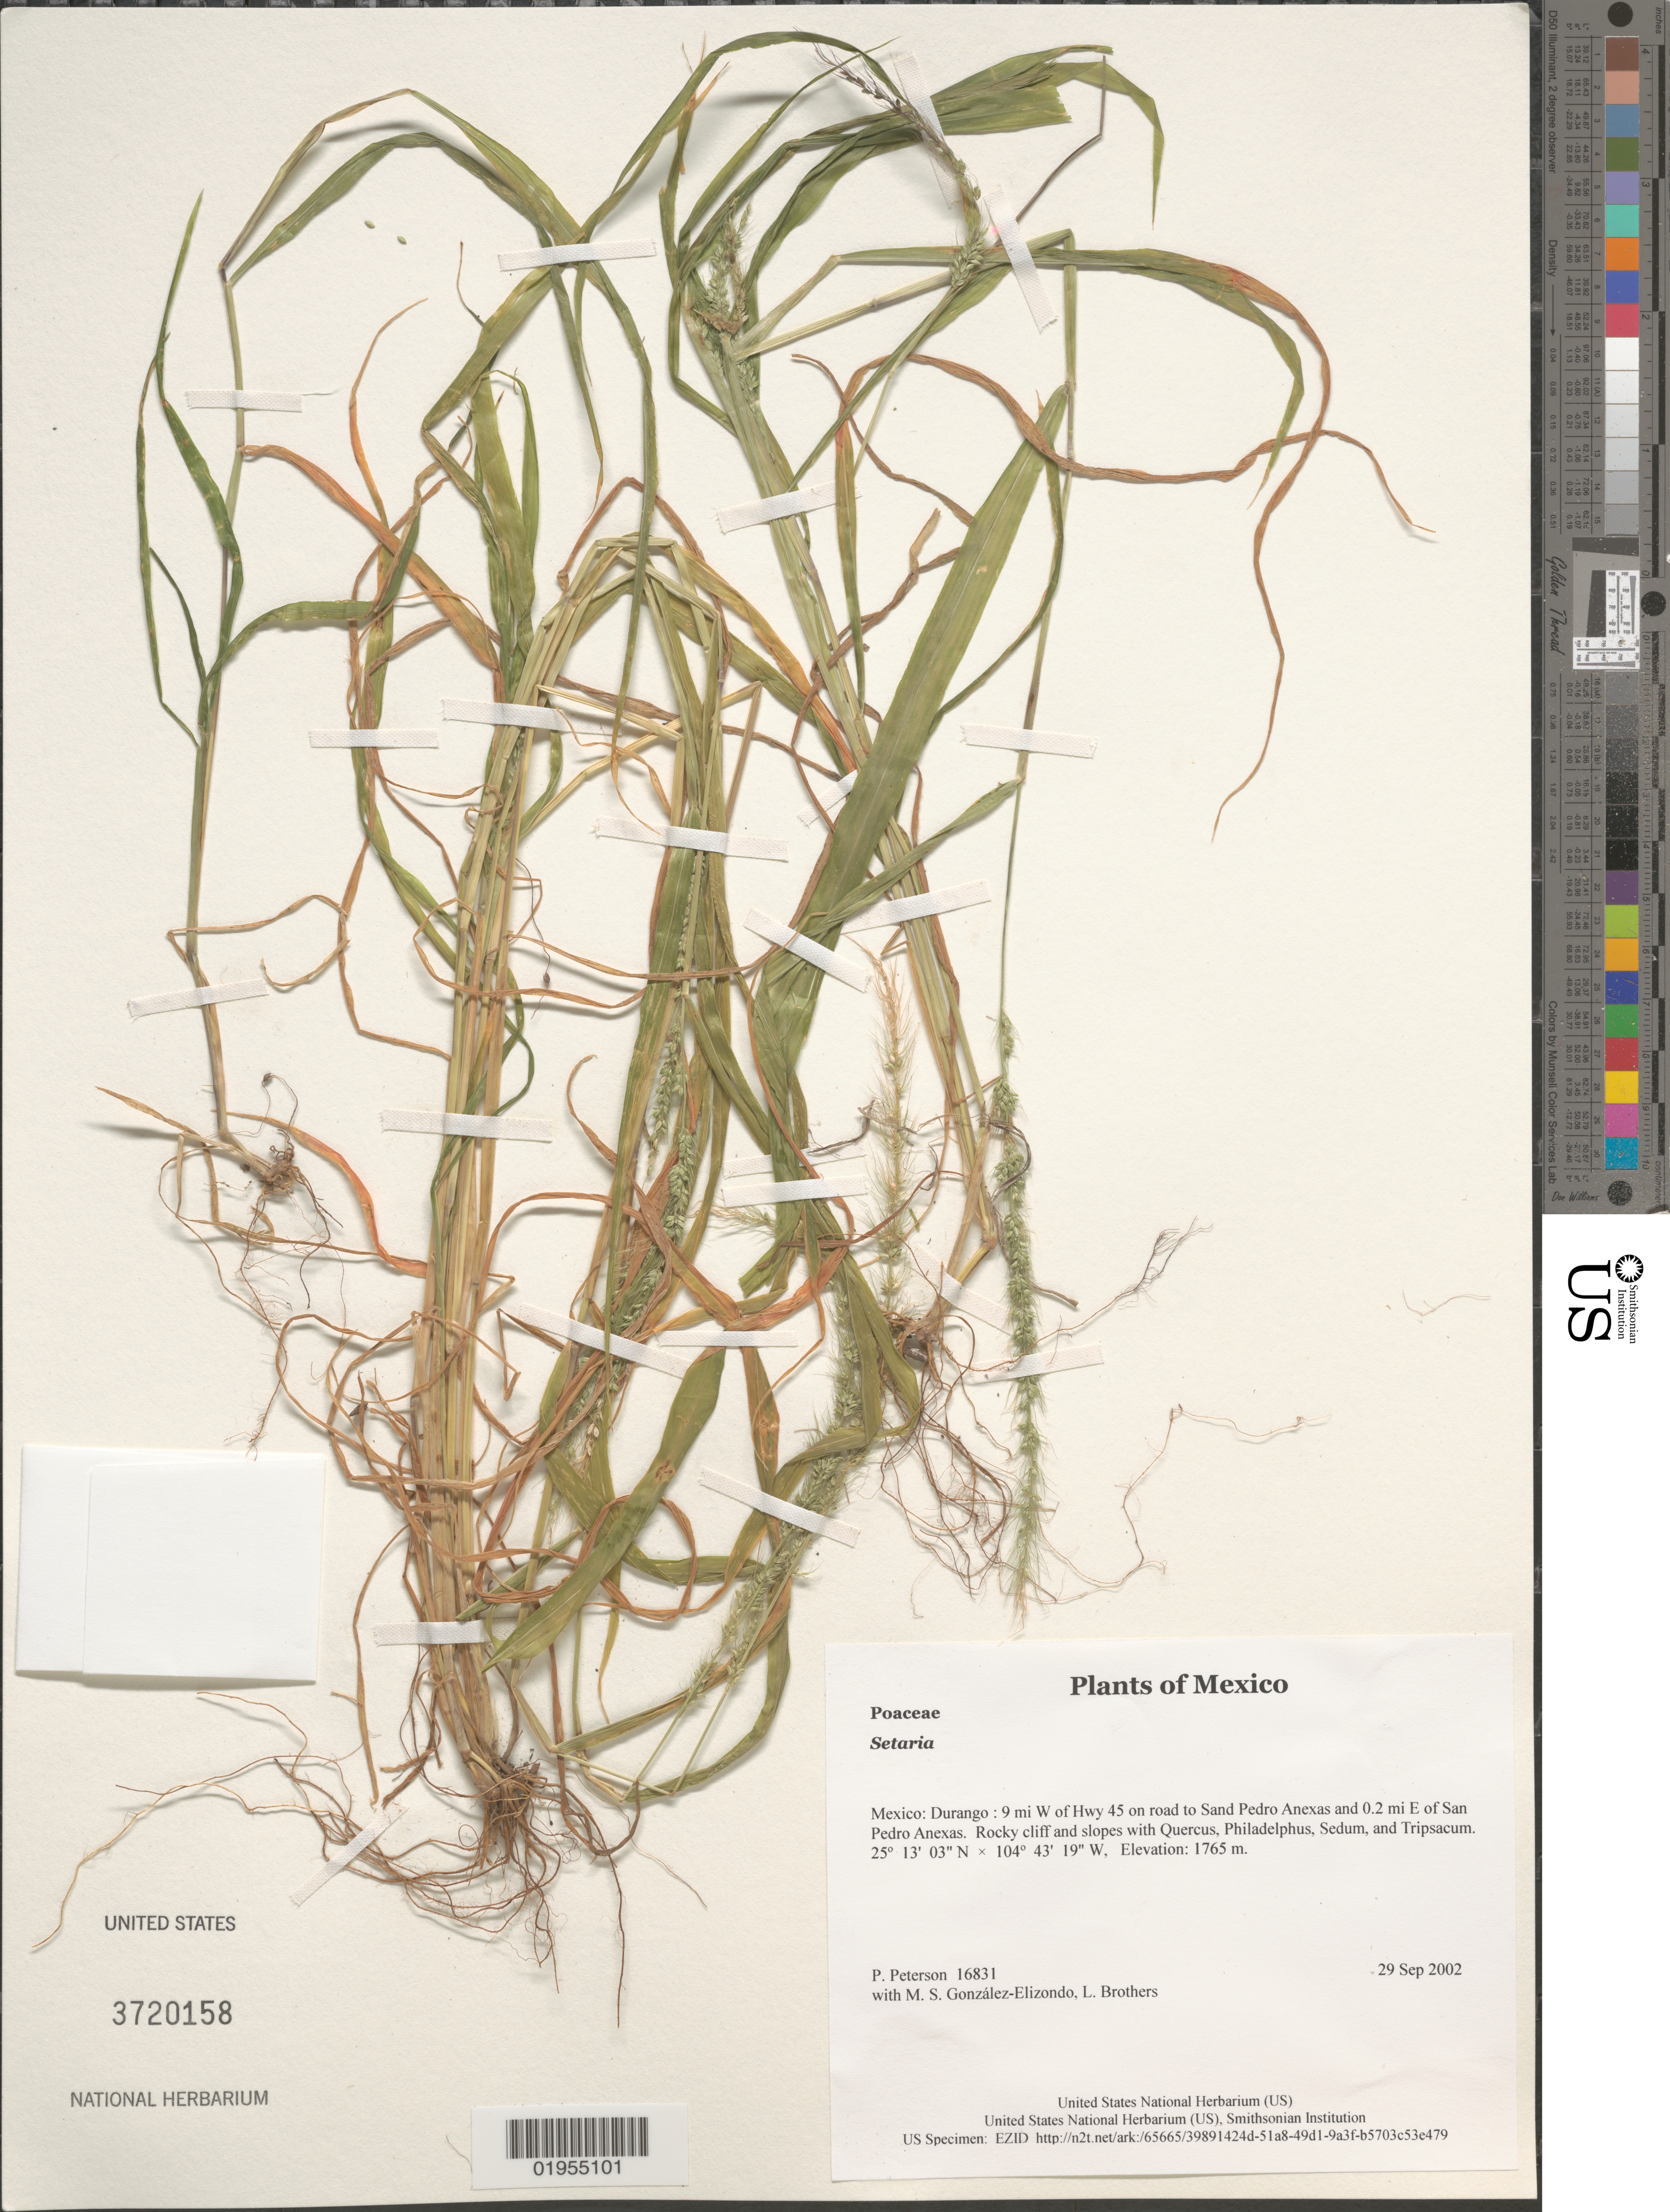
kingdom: Plantae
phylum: Tracheophyta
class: Liliopsida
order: Poales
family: Poaceae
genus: Setaria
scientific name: Setaria sp.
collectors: P. M. Peterson, M. S. González-Elizondo & L. E. Brothers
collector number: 16831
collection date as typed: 29 Sep 2002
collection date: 2002-09-29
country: Mexico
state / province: Durango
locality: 9 mi W of Hwy 45 on road to Sand Pedro Anexas and 0.2 mi E of San Pedro Anexas. Rocky cliff and slopes with Quercus, Philadelphus, Sedum, and Tripsacum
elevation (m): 1765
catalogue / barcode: US 3720158